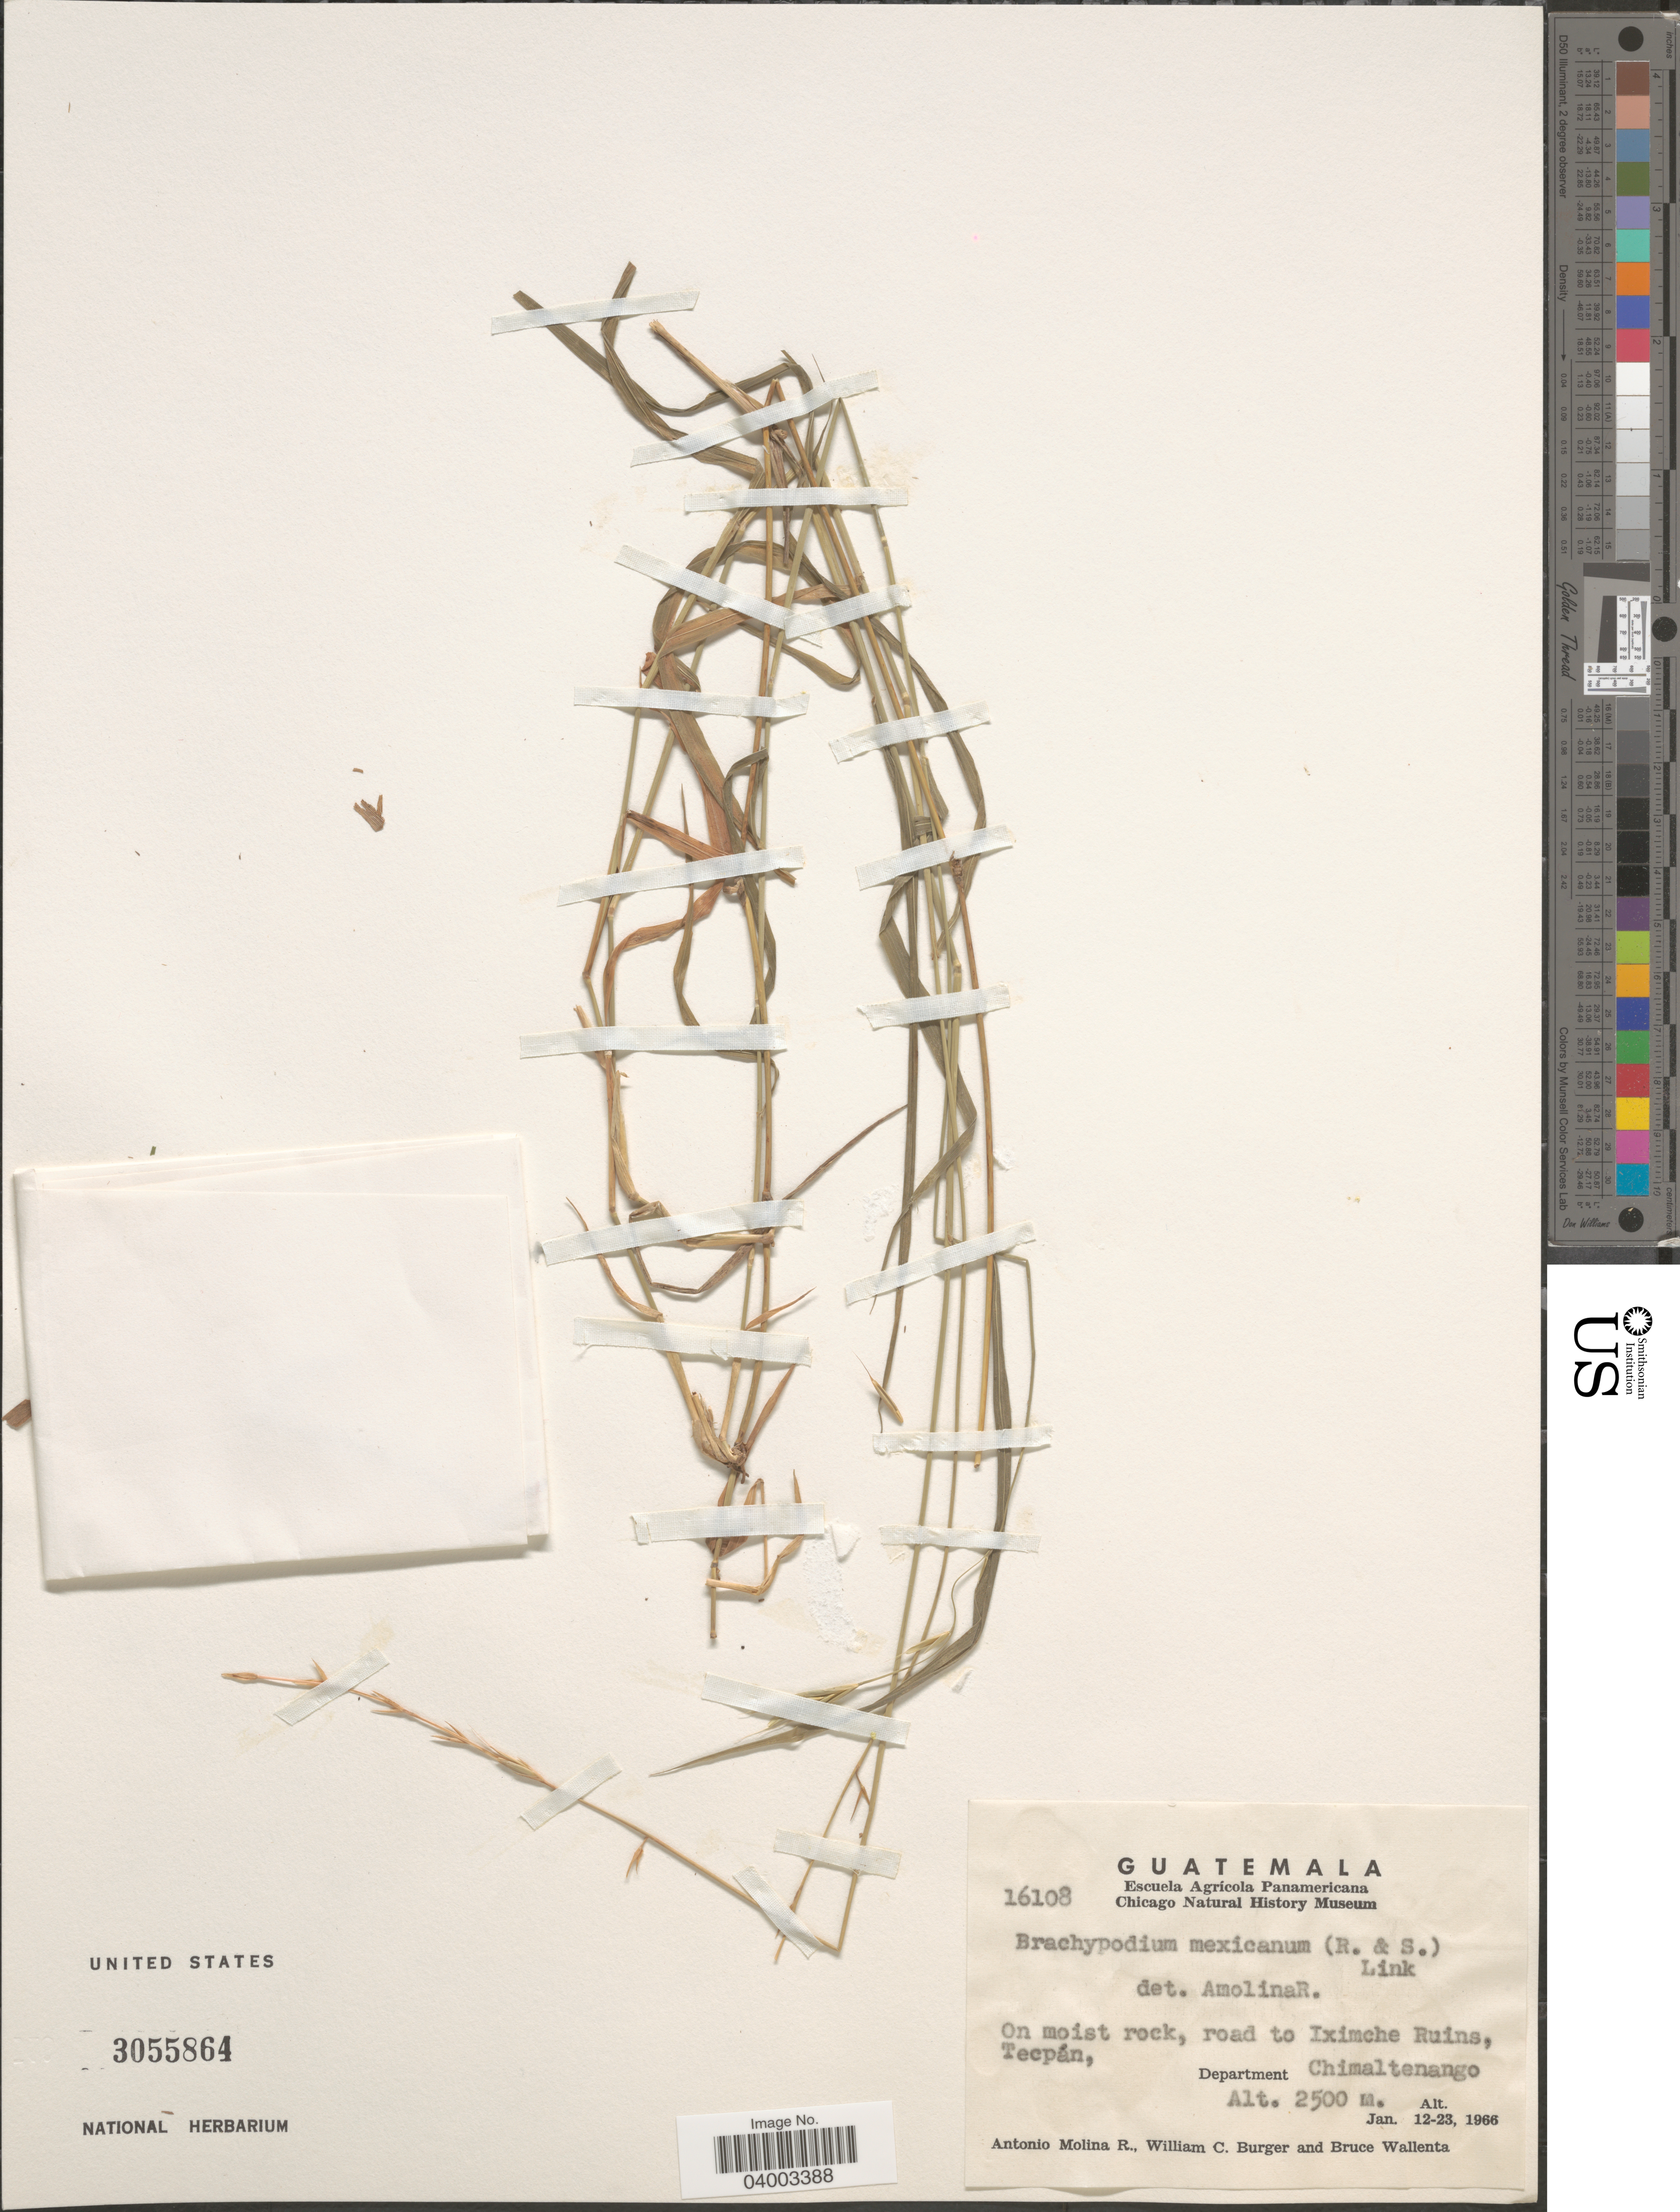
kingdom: Plantae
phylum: Tracheophyta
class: Liliopsida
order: Poales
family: Poaceae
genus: Brachypodium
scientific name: Brachypodium mexicanum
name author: (Roem. & Schult.) Link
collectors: A. Molina R., W. Burger & B. Wallenta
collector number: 16108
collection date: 1966-01-12/1966-01-23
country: Guatemala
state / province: Chimaltenango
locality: On moist rock, road to Iximche Ruins, Tecpán, Department Chimaltenango.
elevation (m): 2500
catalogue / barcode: US 3055864